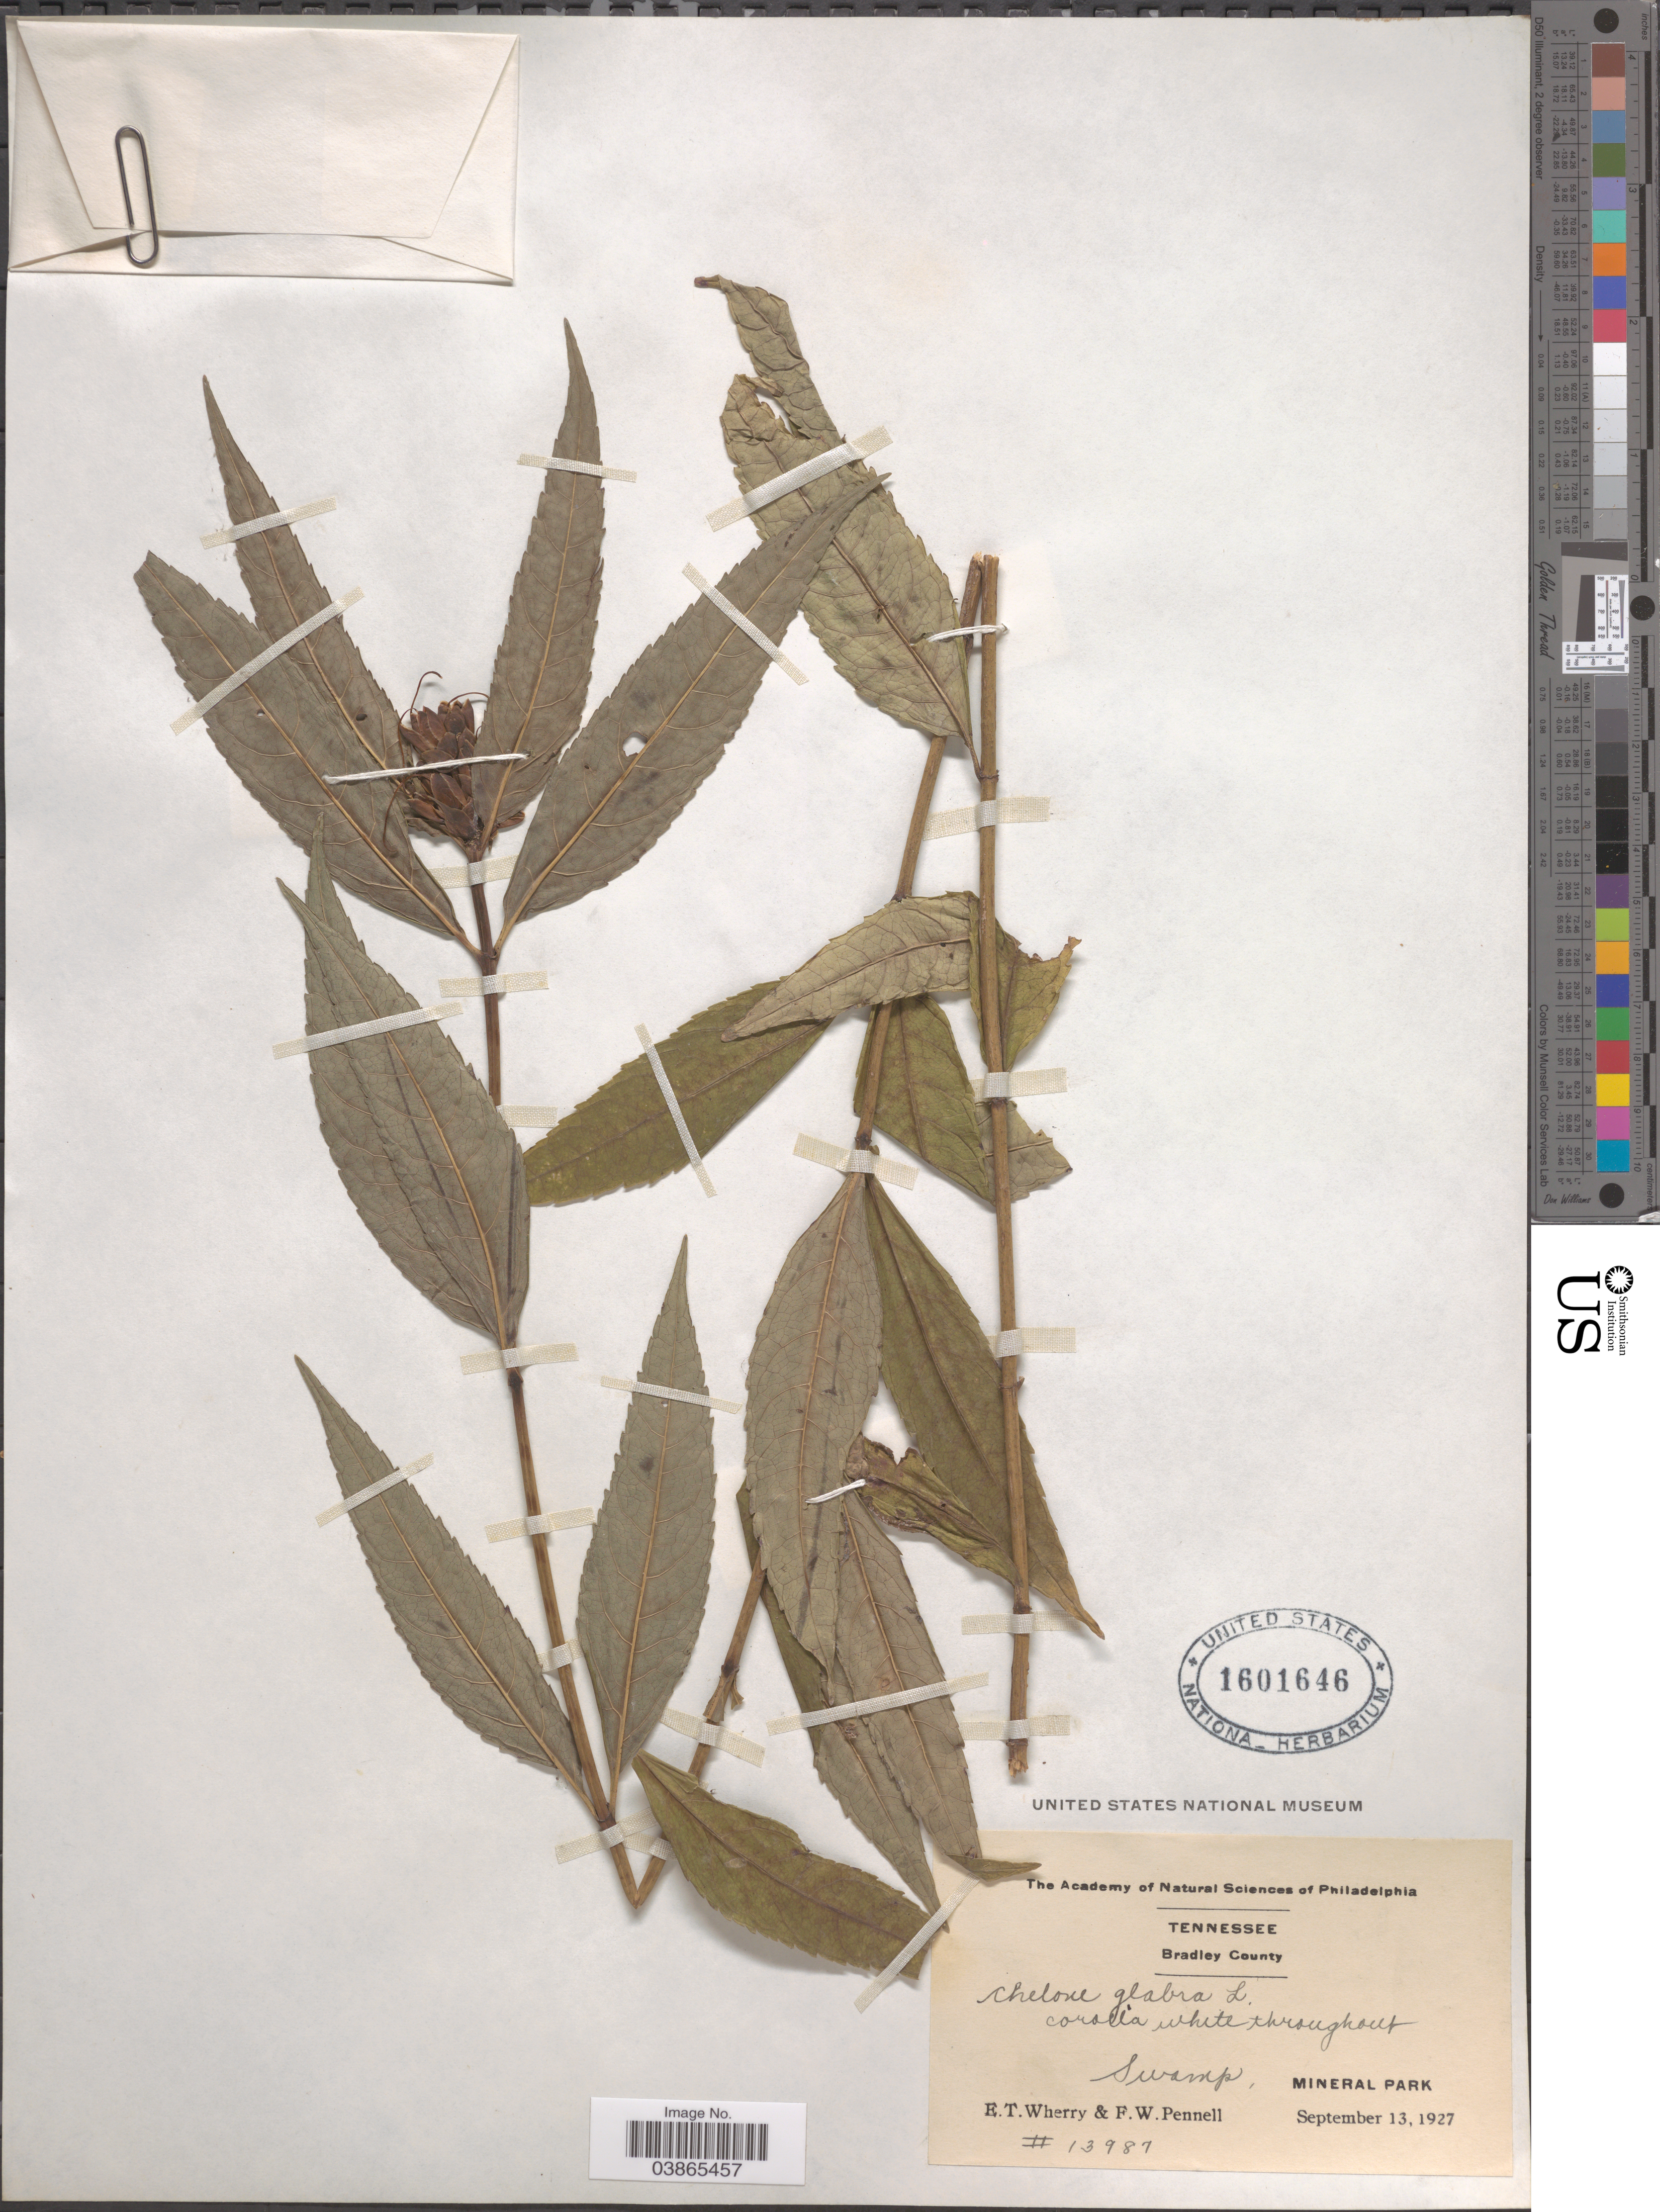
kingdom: Plantae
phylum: Tracheophyta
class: Magnoliopsida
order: Lamiales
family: Plantaginaceae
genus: Chelone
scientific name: Chelone glabra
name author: L.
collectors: E. T. Wherry & F. W. Pennell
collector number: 13987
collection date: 1927-09-13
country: United States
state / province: Tennessee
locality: Bradley County. Mineral Park.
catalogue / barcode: US 1601646